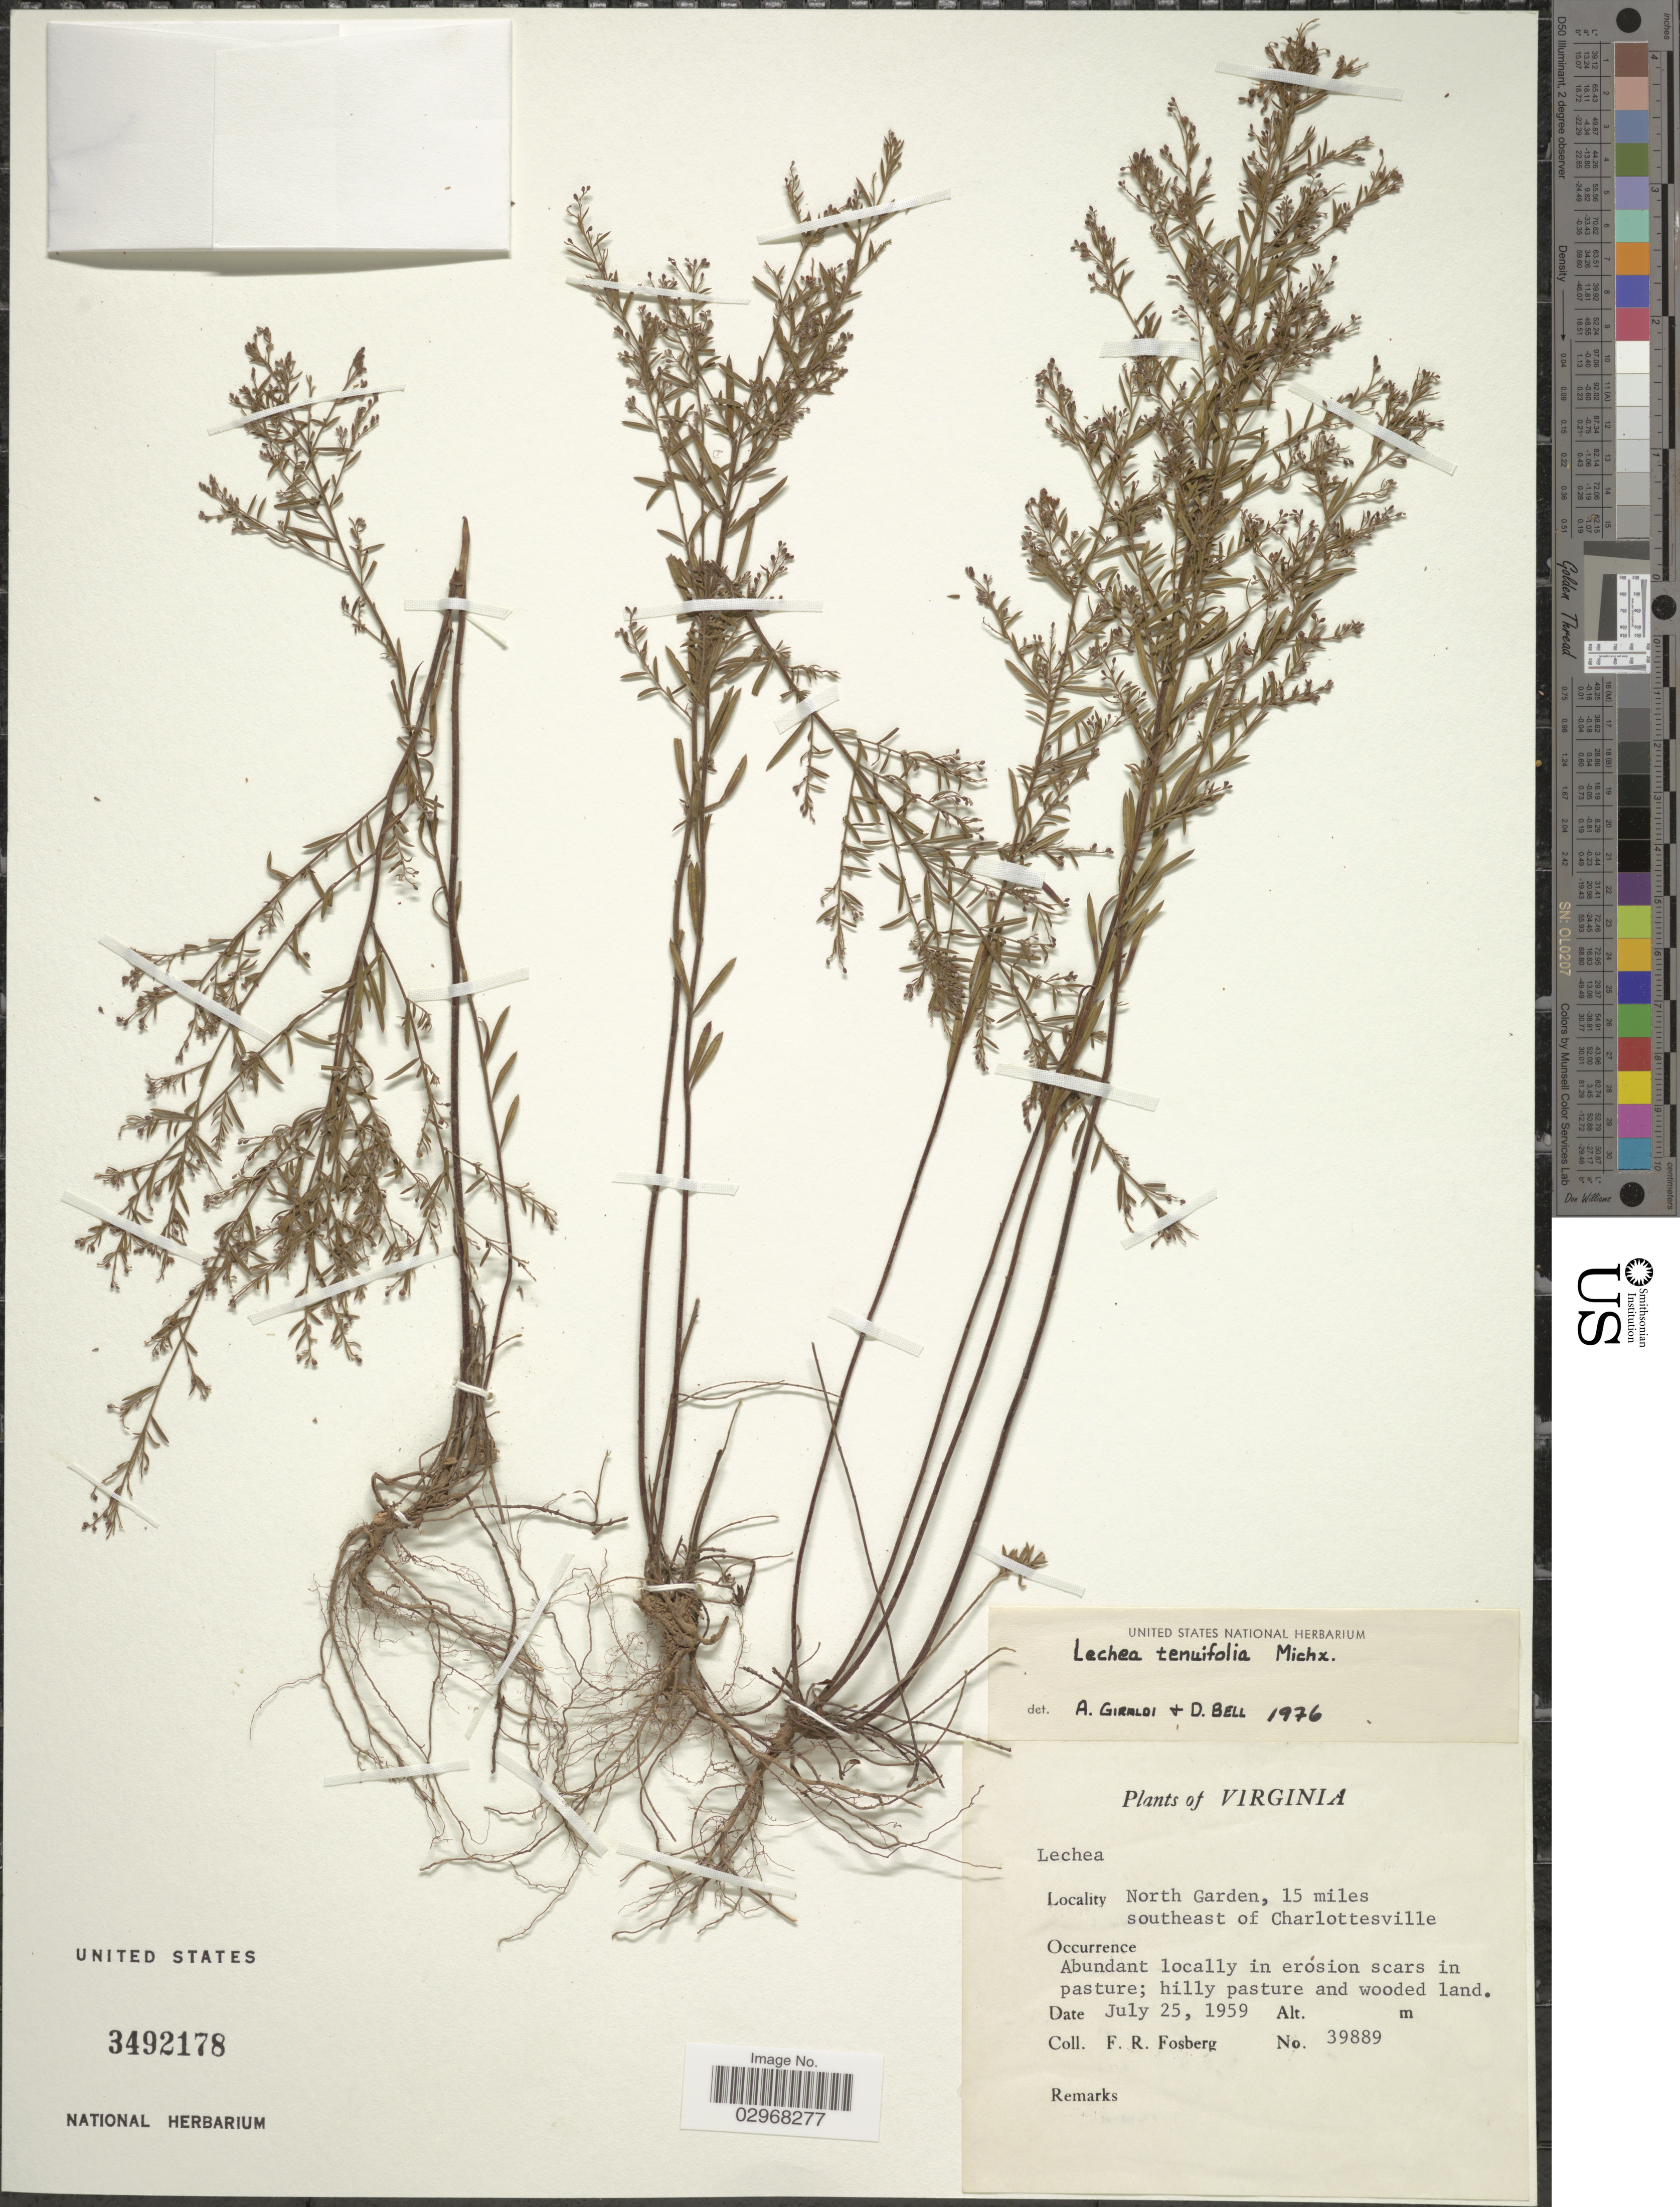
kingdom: Plantae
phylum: Tracheophyta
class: Magnoliopsida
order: Malvales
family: Cistaceae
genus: Lechea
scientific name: Lechea tenuifolia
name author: Michx.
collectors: F. R. Fosberg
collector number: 39889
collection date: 1959-07-25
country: United States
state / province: Virginia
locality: North Garden, 15 miles southeast of Charlottesville.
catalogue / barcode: US 3492178